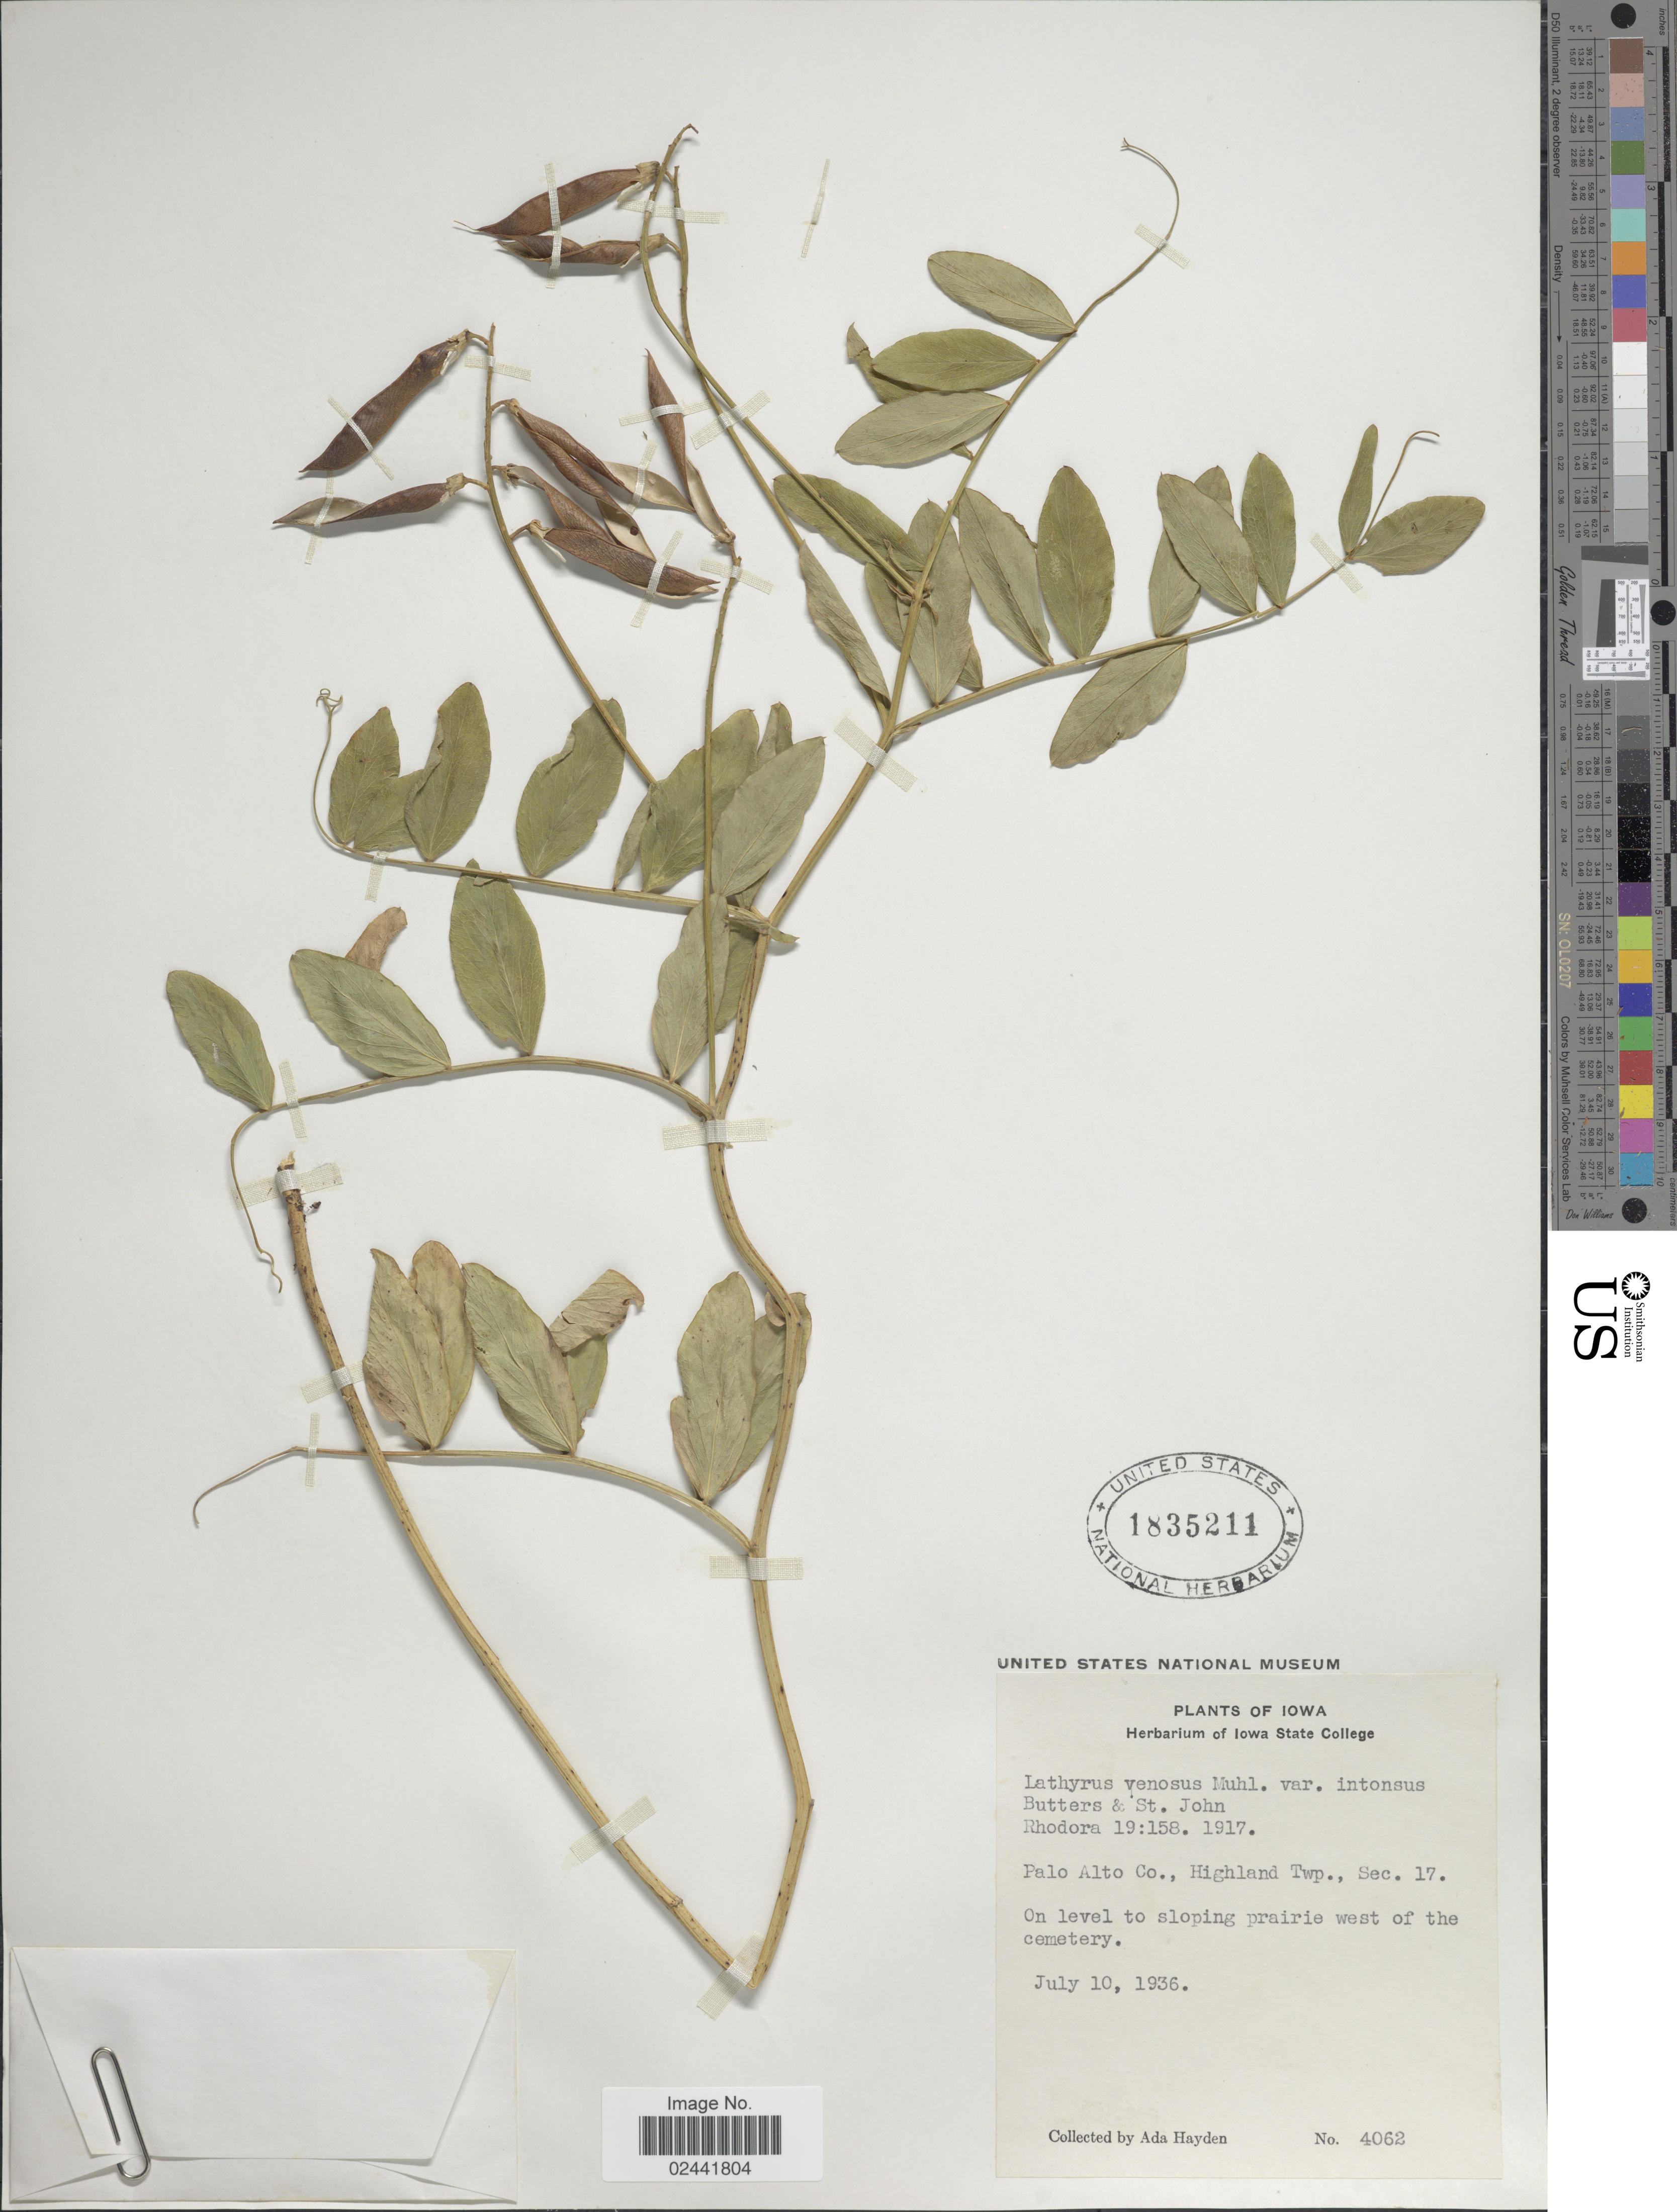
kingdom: Plantae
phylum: Tracheophyta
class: Magnoliopsida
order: Fabales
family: Fabaceae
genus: Lathyrus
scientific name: Lathyrus venosus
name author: Muhl. ex Willd.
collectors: Ada Hayden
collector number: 4062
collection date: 1936-07-10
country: United States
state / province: Iowa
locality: Palo Alto Co., Highland Twp., Sec. 17. On level to sloping prairie west of the cemetery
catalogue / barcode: US 1835211